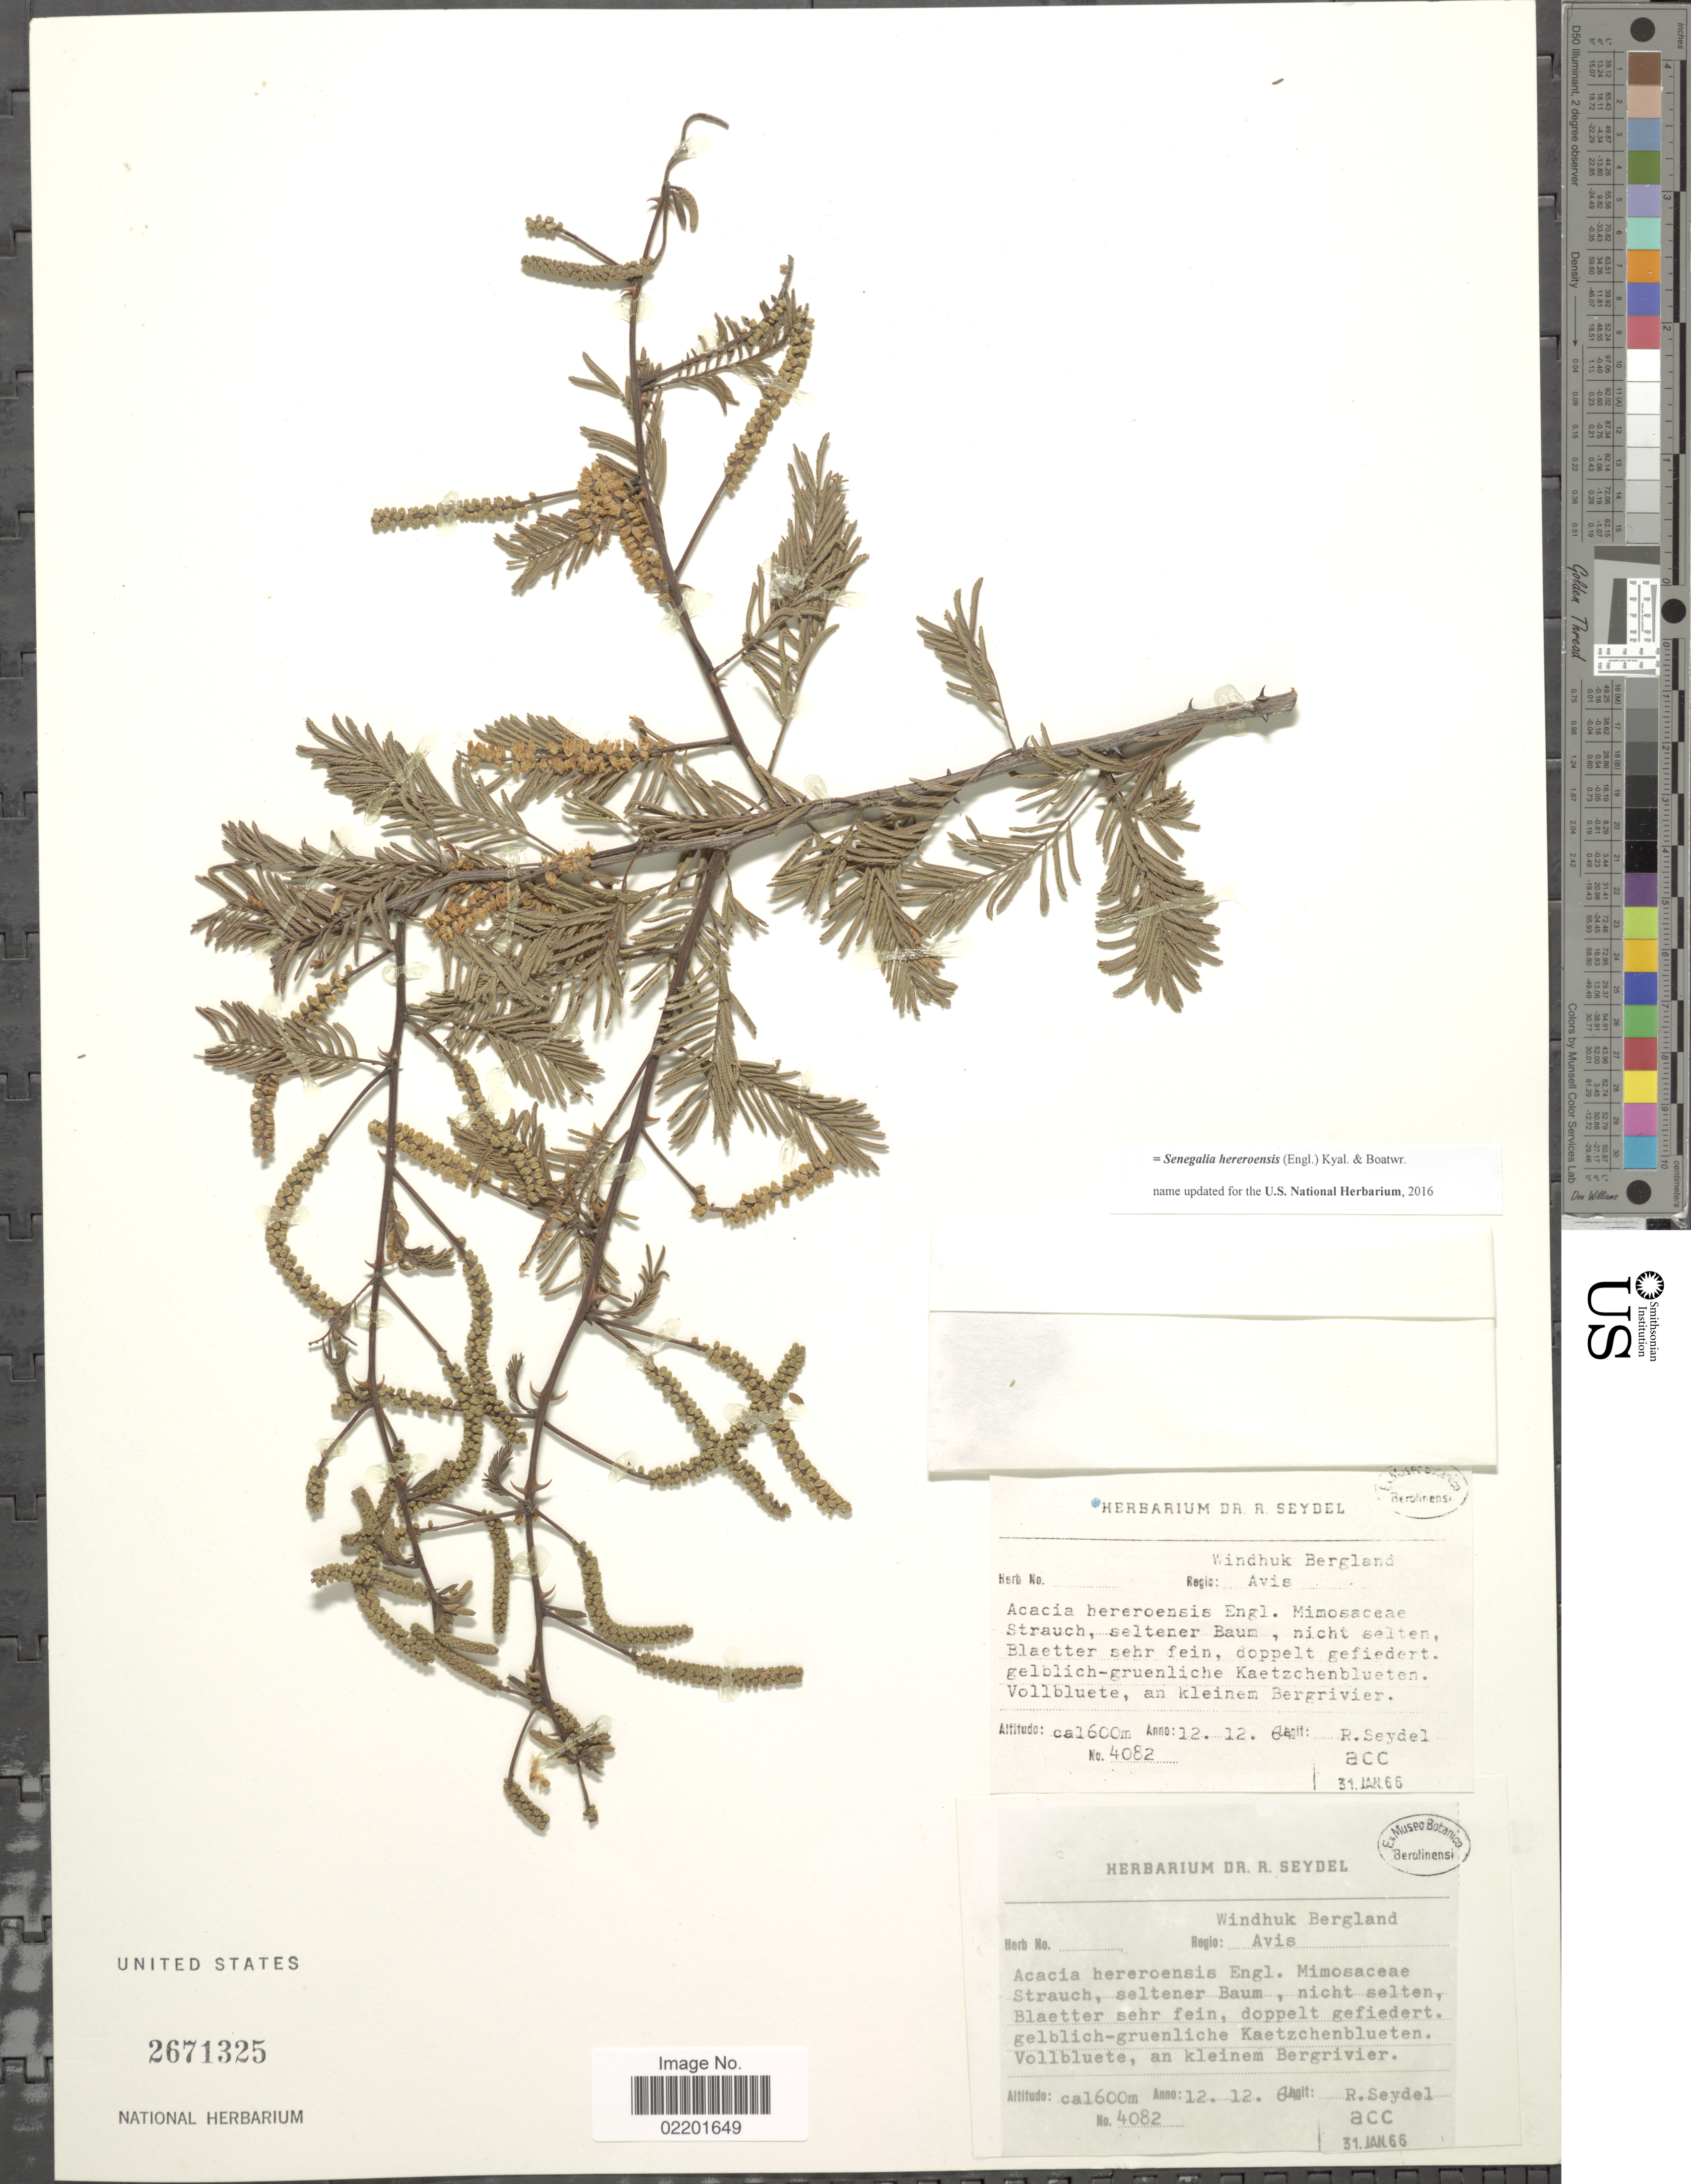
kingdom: Plantae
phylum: Tracheophyta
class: Magnoliopsida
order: Fabales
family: Fabaceae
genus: Senegalia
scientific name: Senegalia hereroensis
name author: (Engl.) Kyal. & Boatwr.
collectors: R. Seydel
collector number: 4082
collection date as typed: Transcribed d/m/y: 12/12/64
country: Namibia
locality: Windhuk Bergland, Avis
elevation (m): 1600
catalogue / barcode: US 2671325